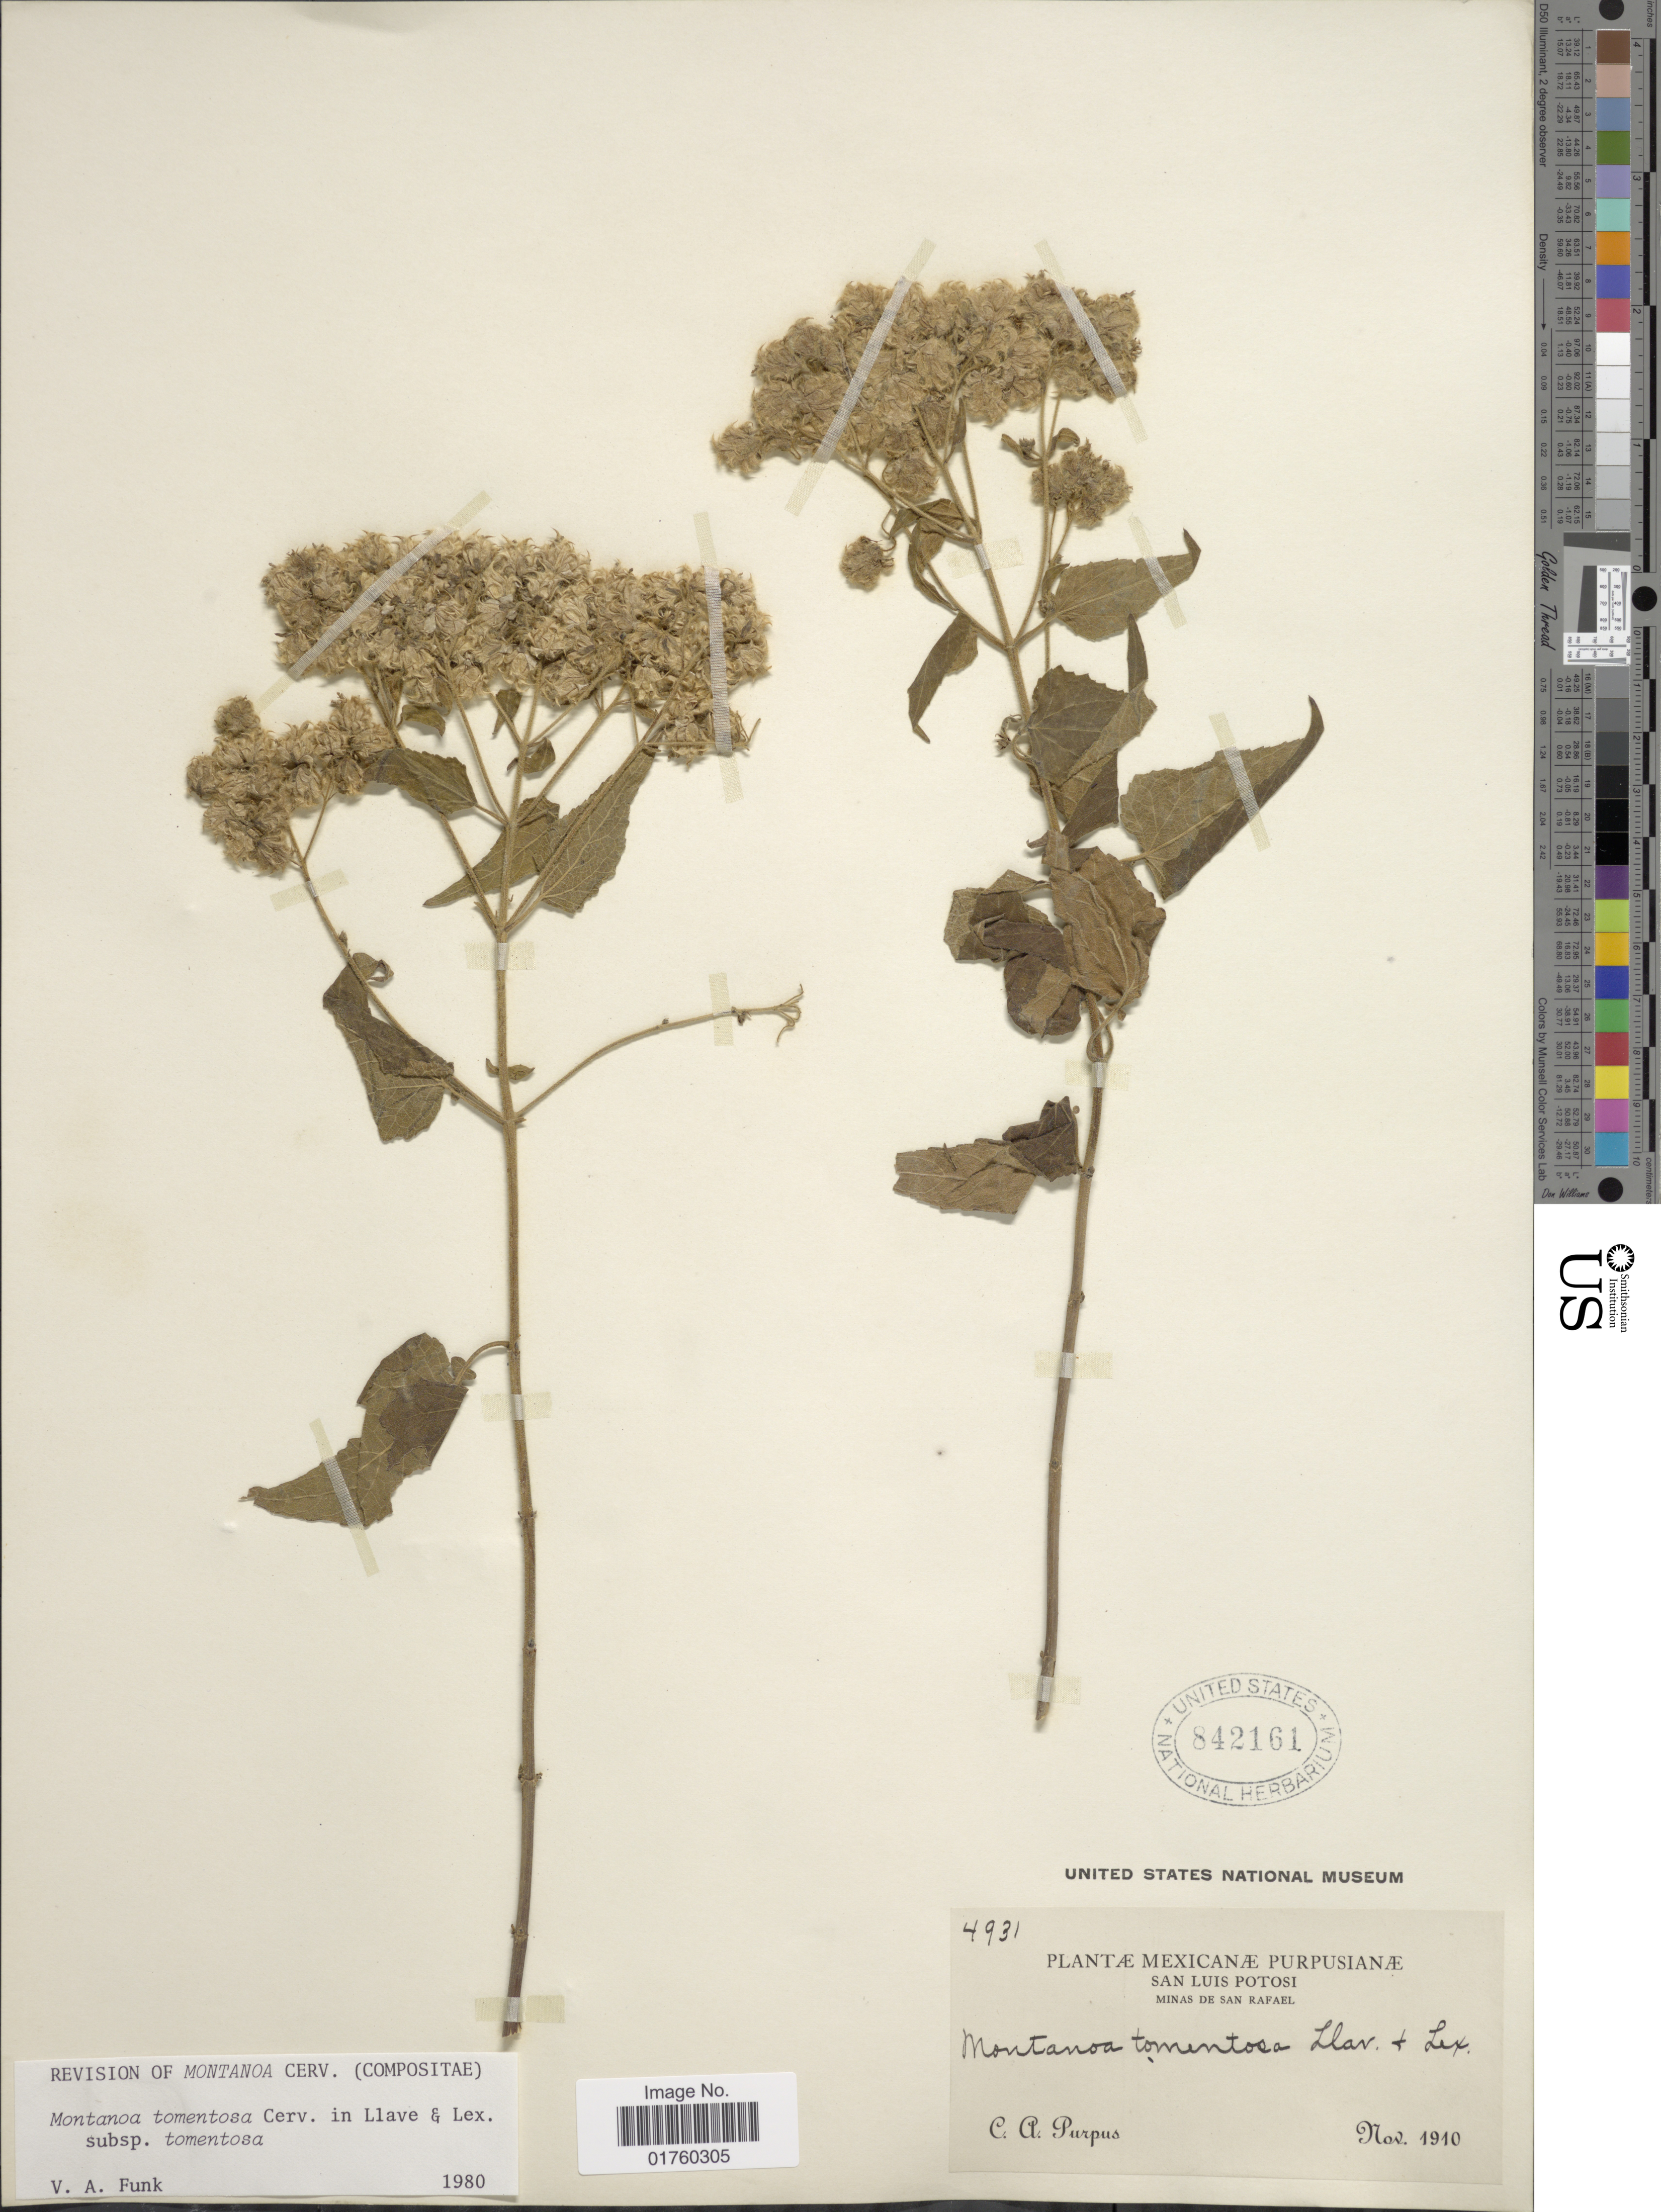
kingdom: Plantae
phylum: Tracheophyta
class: Magnoliopsida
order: Asterales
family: Asteraceae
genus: Montanoa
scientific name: Montanoa tomentosa subsp. tomentosa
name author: Cerv.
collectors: C. A. Purpus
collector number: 4931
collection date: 1910-11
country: Mexico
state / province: San Luis Potosí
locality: Minas de San Rafael.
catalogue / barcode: US 842161